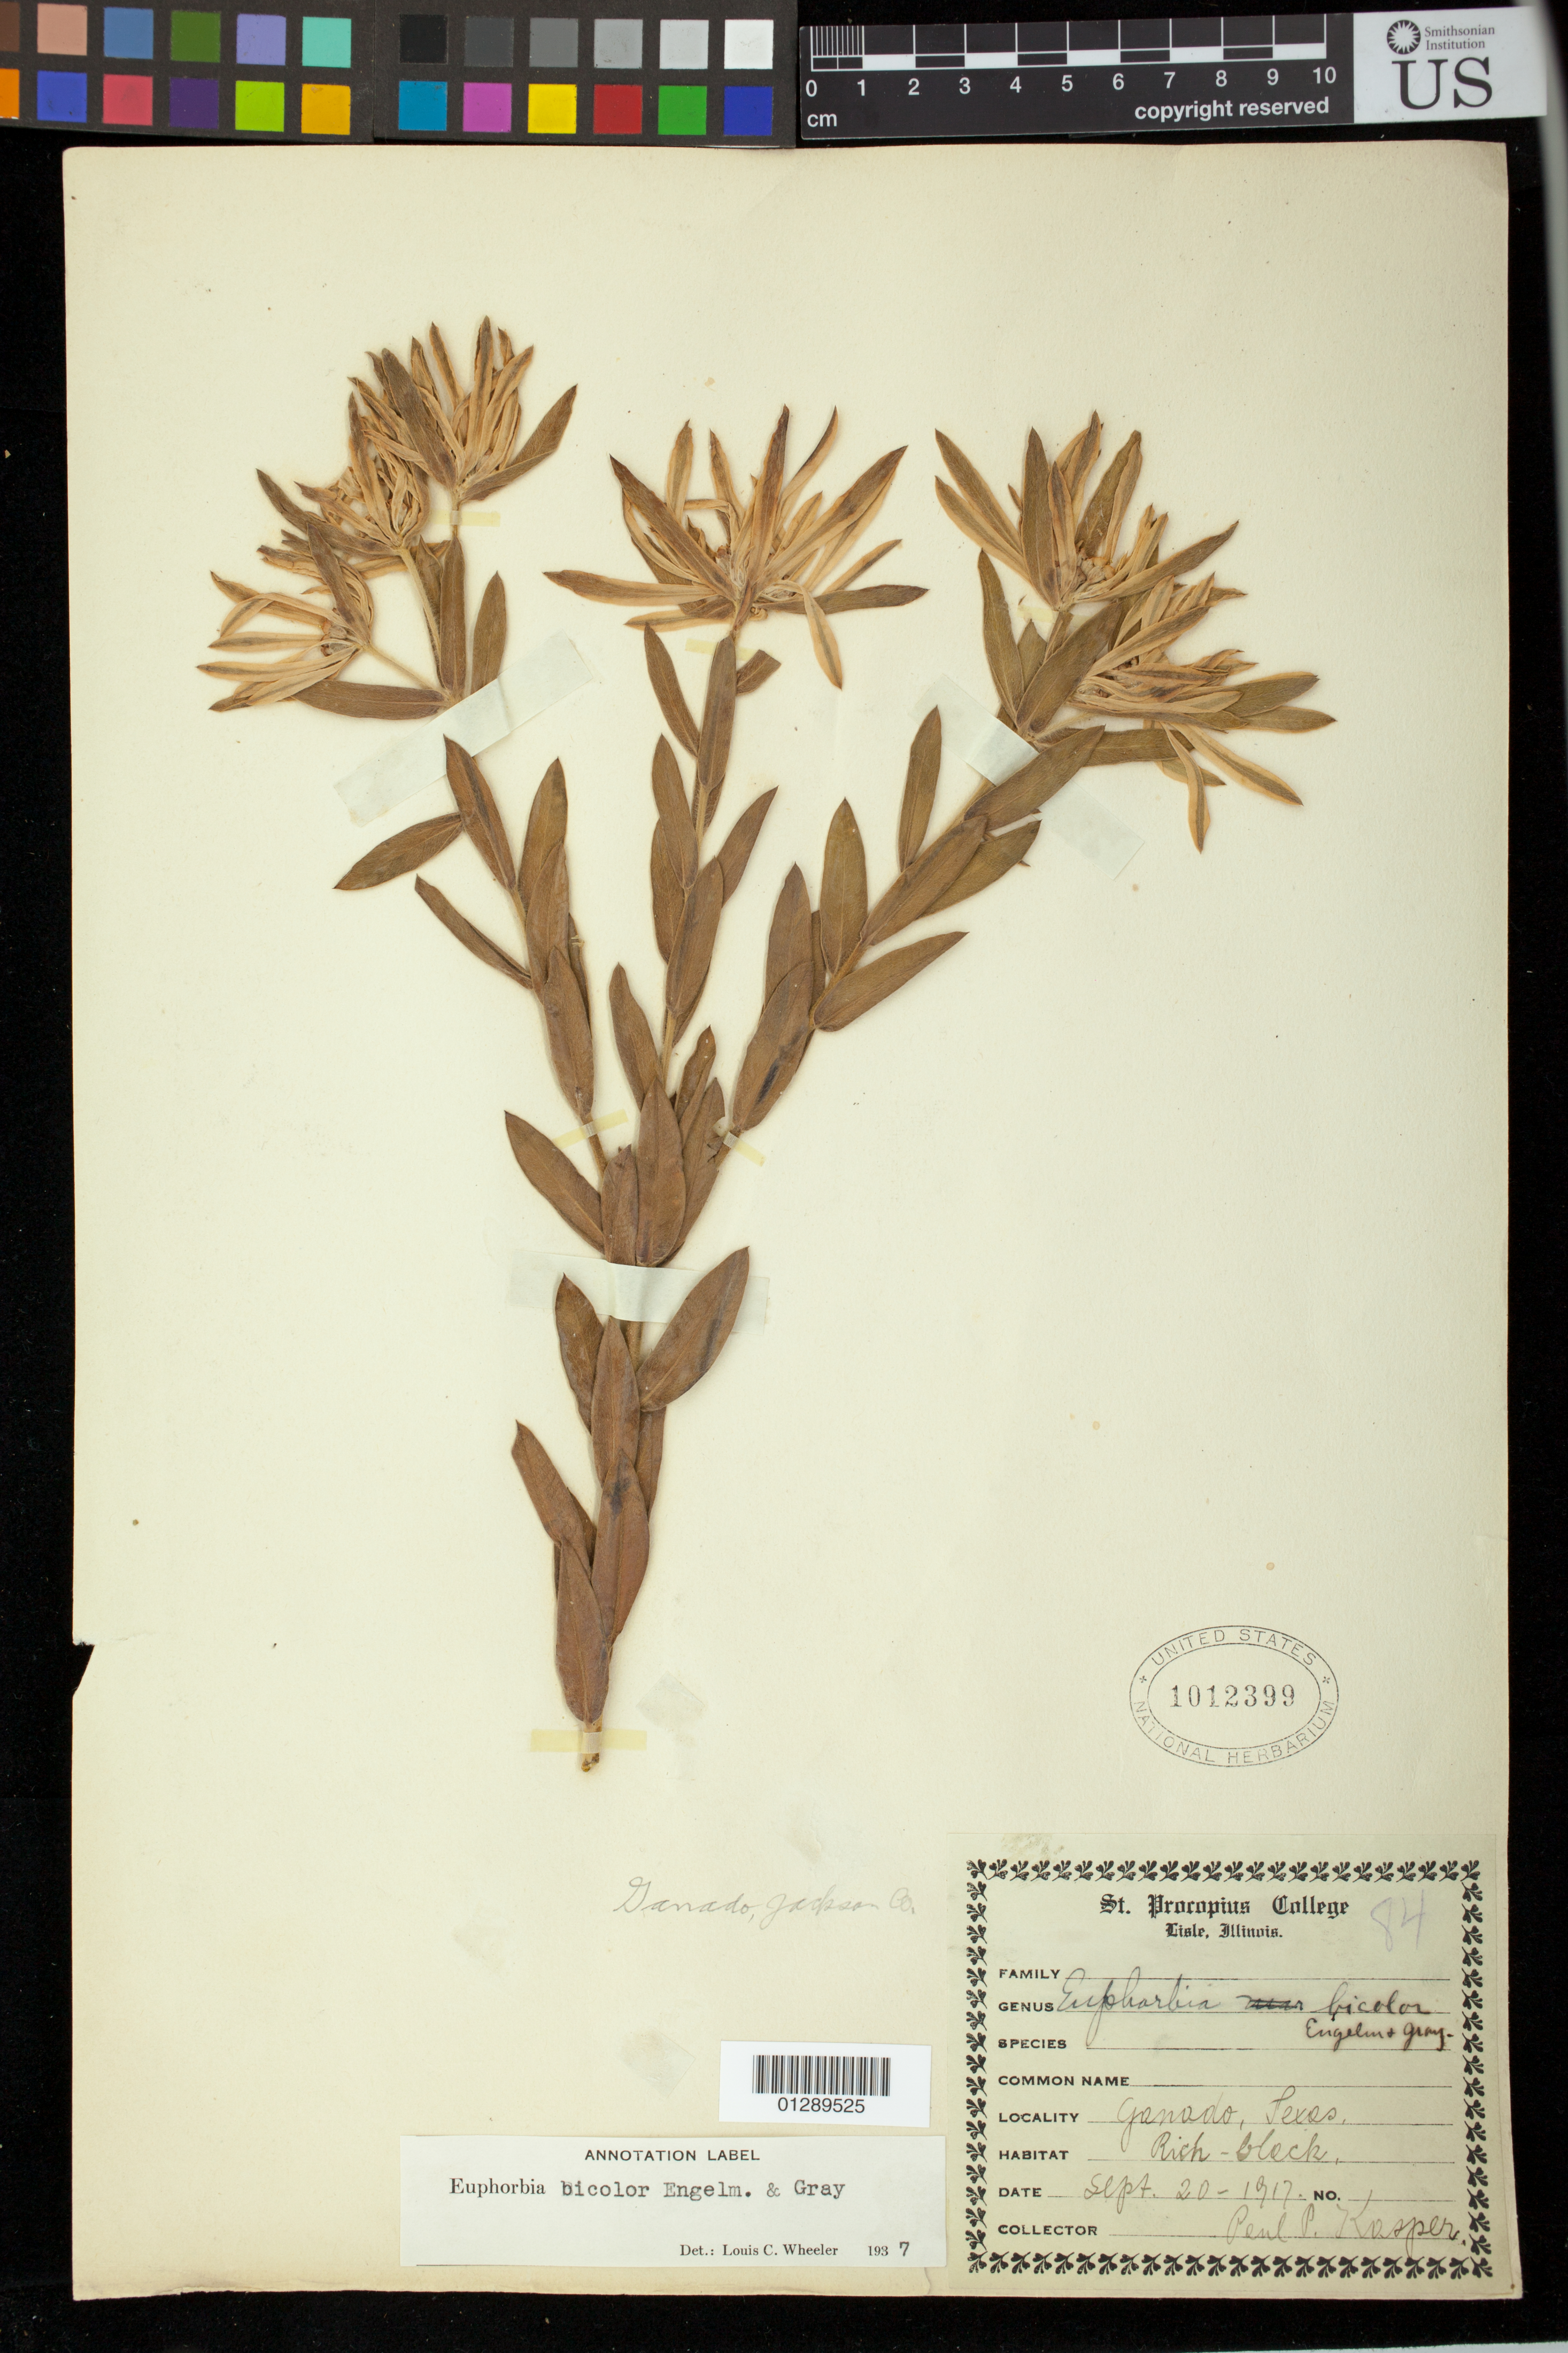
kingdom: Plantae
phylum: Tracheophyta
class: Magnoliopsida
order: Malpighiales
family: Euphorbiaceae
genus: Euphorbia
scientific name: Euphorbia bicolor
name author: Engelm. & A. Gray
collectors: P. Kasper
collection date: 1917-09-20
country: United States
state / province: Texas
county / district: Jackson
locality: Ganado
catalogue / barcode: US 1012399